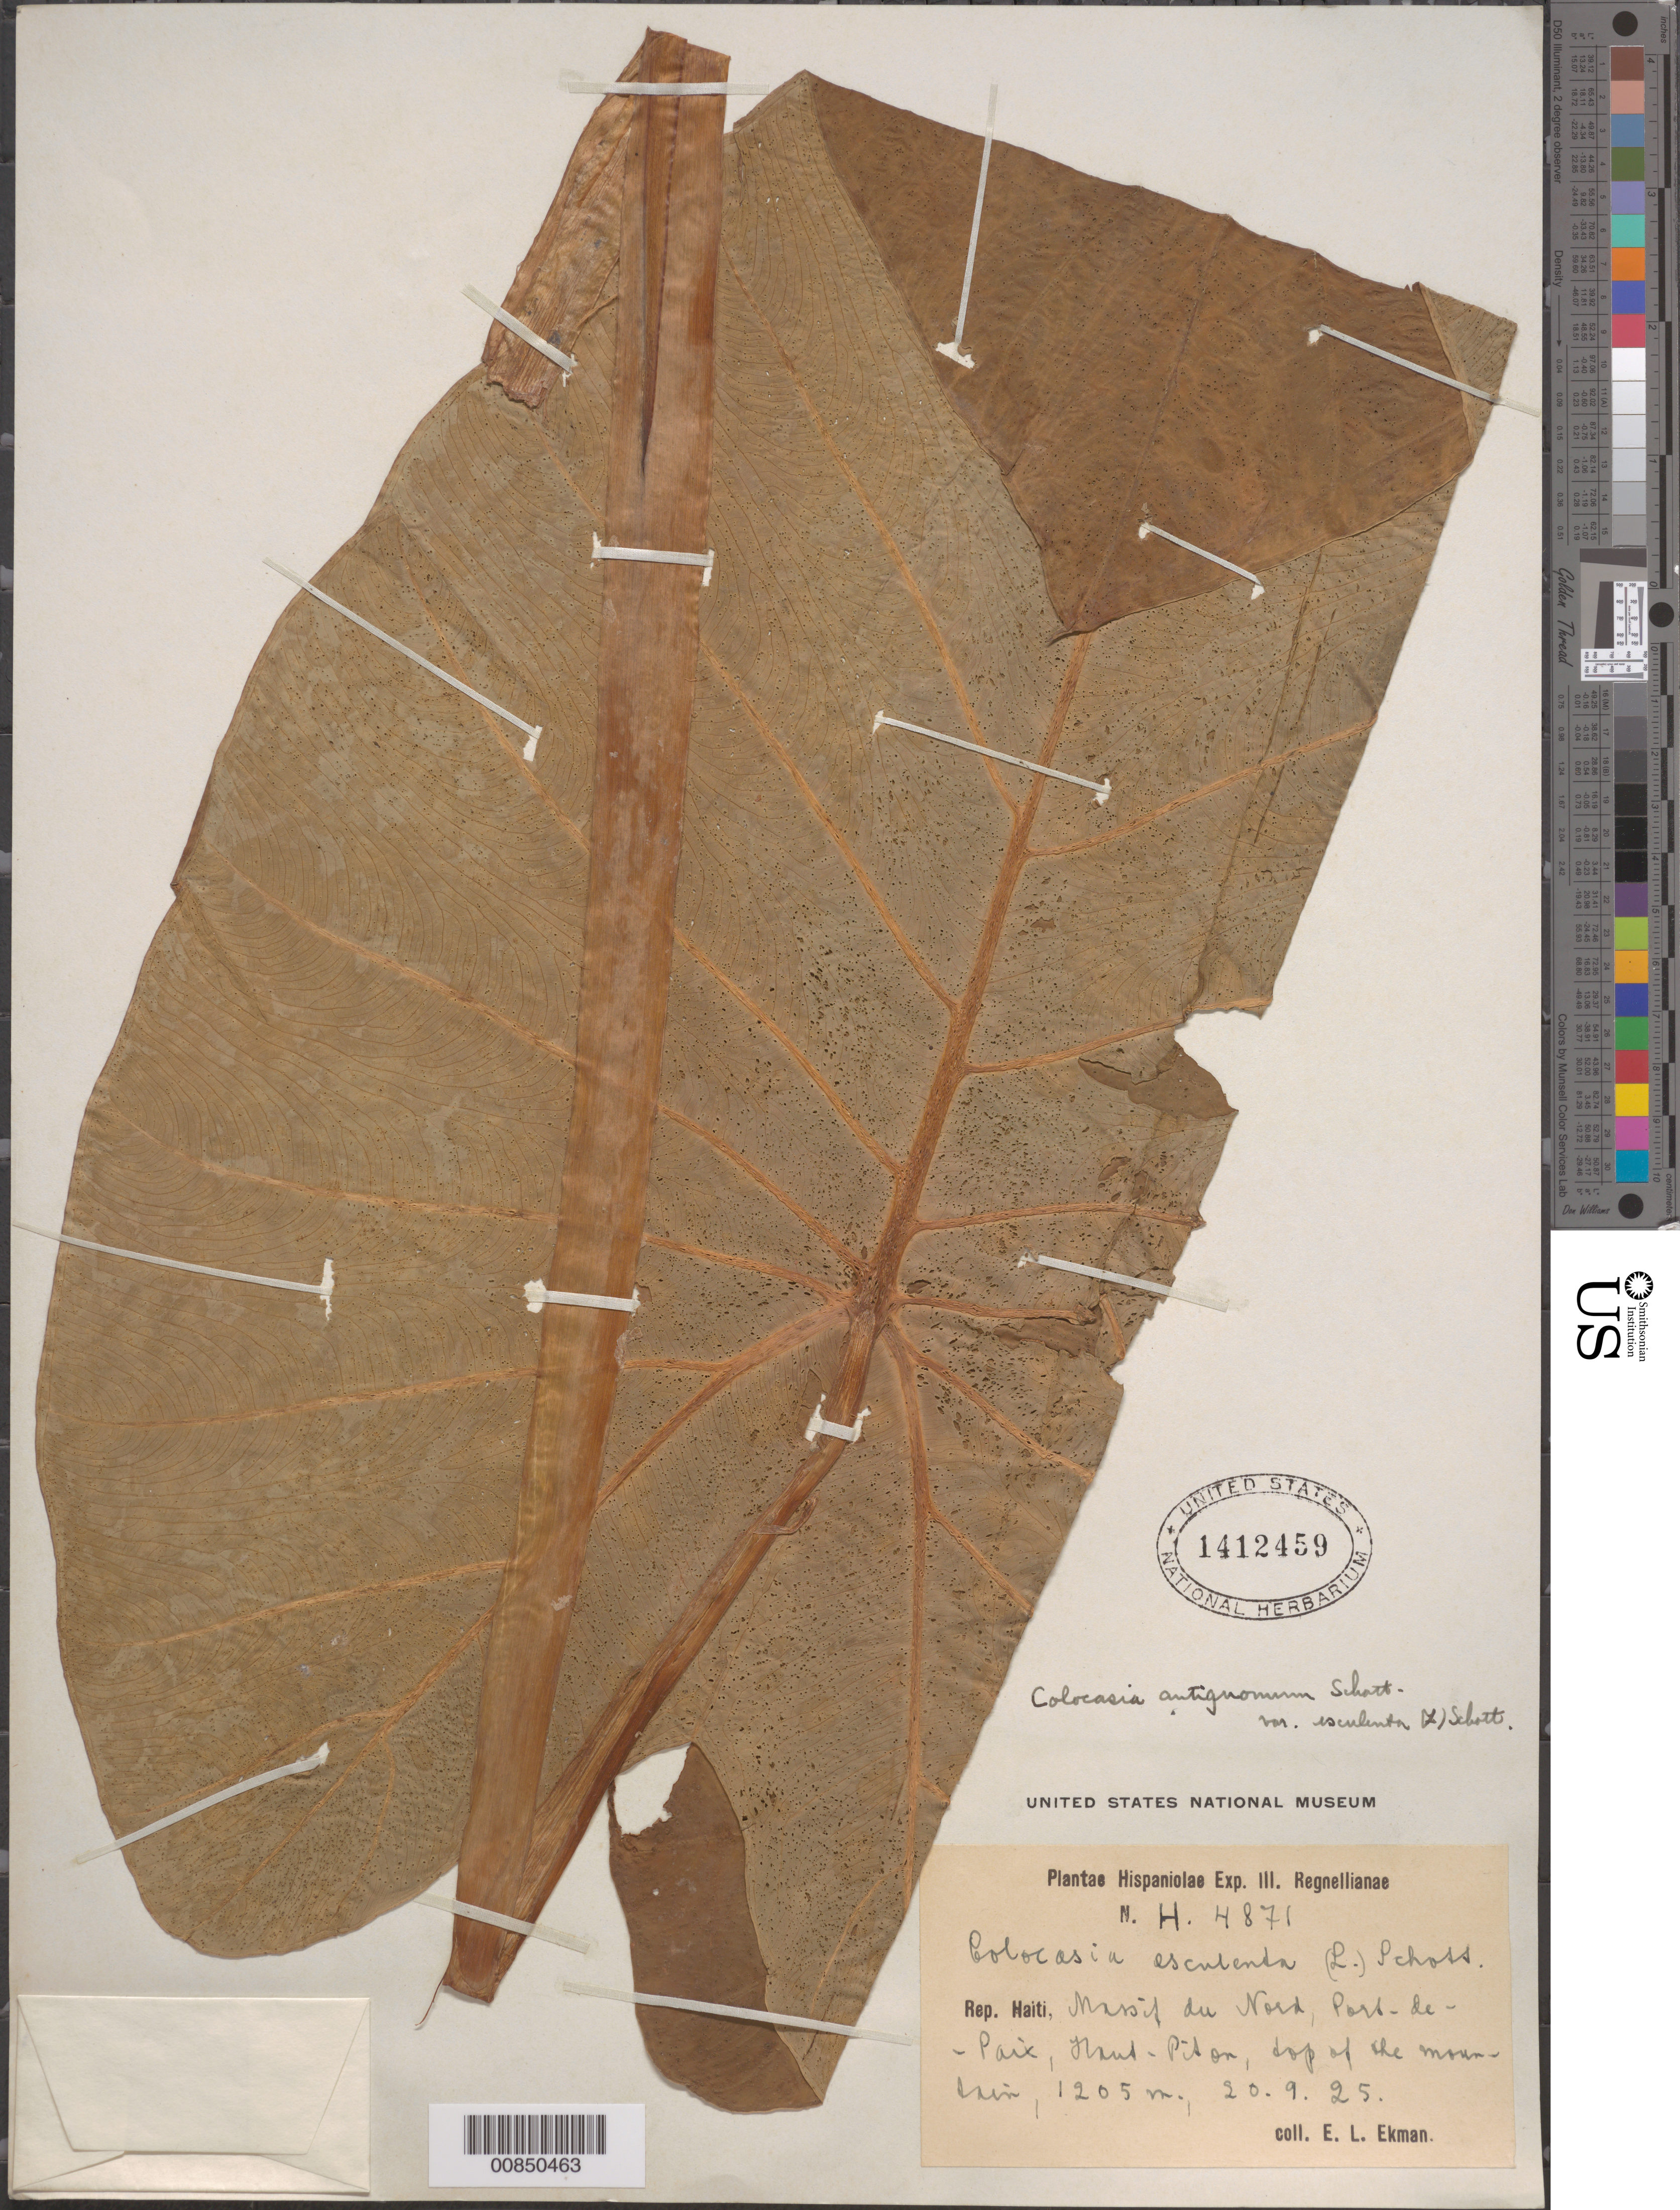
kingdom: Plantae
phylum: Tracheophyta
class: Liliopsida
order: Alismatales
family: Araceae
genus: Colocasia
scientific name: Colocasia esculenta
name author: (L.) Schott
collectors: E. L. Ekman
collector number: H 4871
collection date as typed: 20 Sep 1925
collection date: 1925-09-20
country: Haiti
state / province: Nord-Ouest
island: Hispaniola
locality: Massif du Nord, Port de Paix, Haut Piton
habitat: Top of mountain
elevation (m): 1205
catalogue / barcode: US 1412459